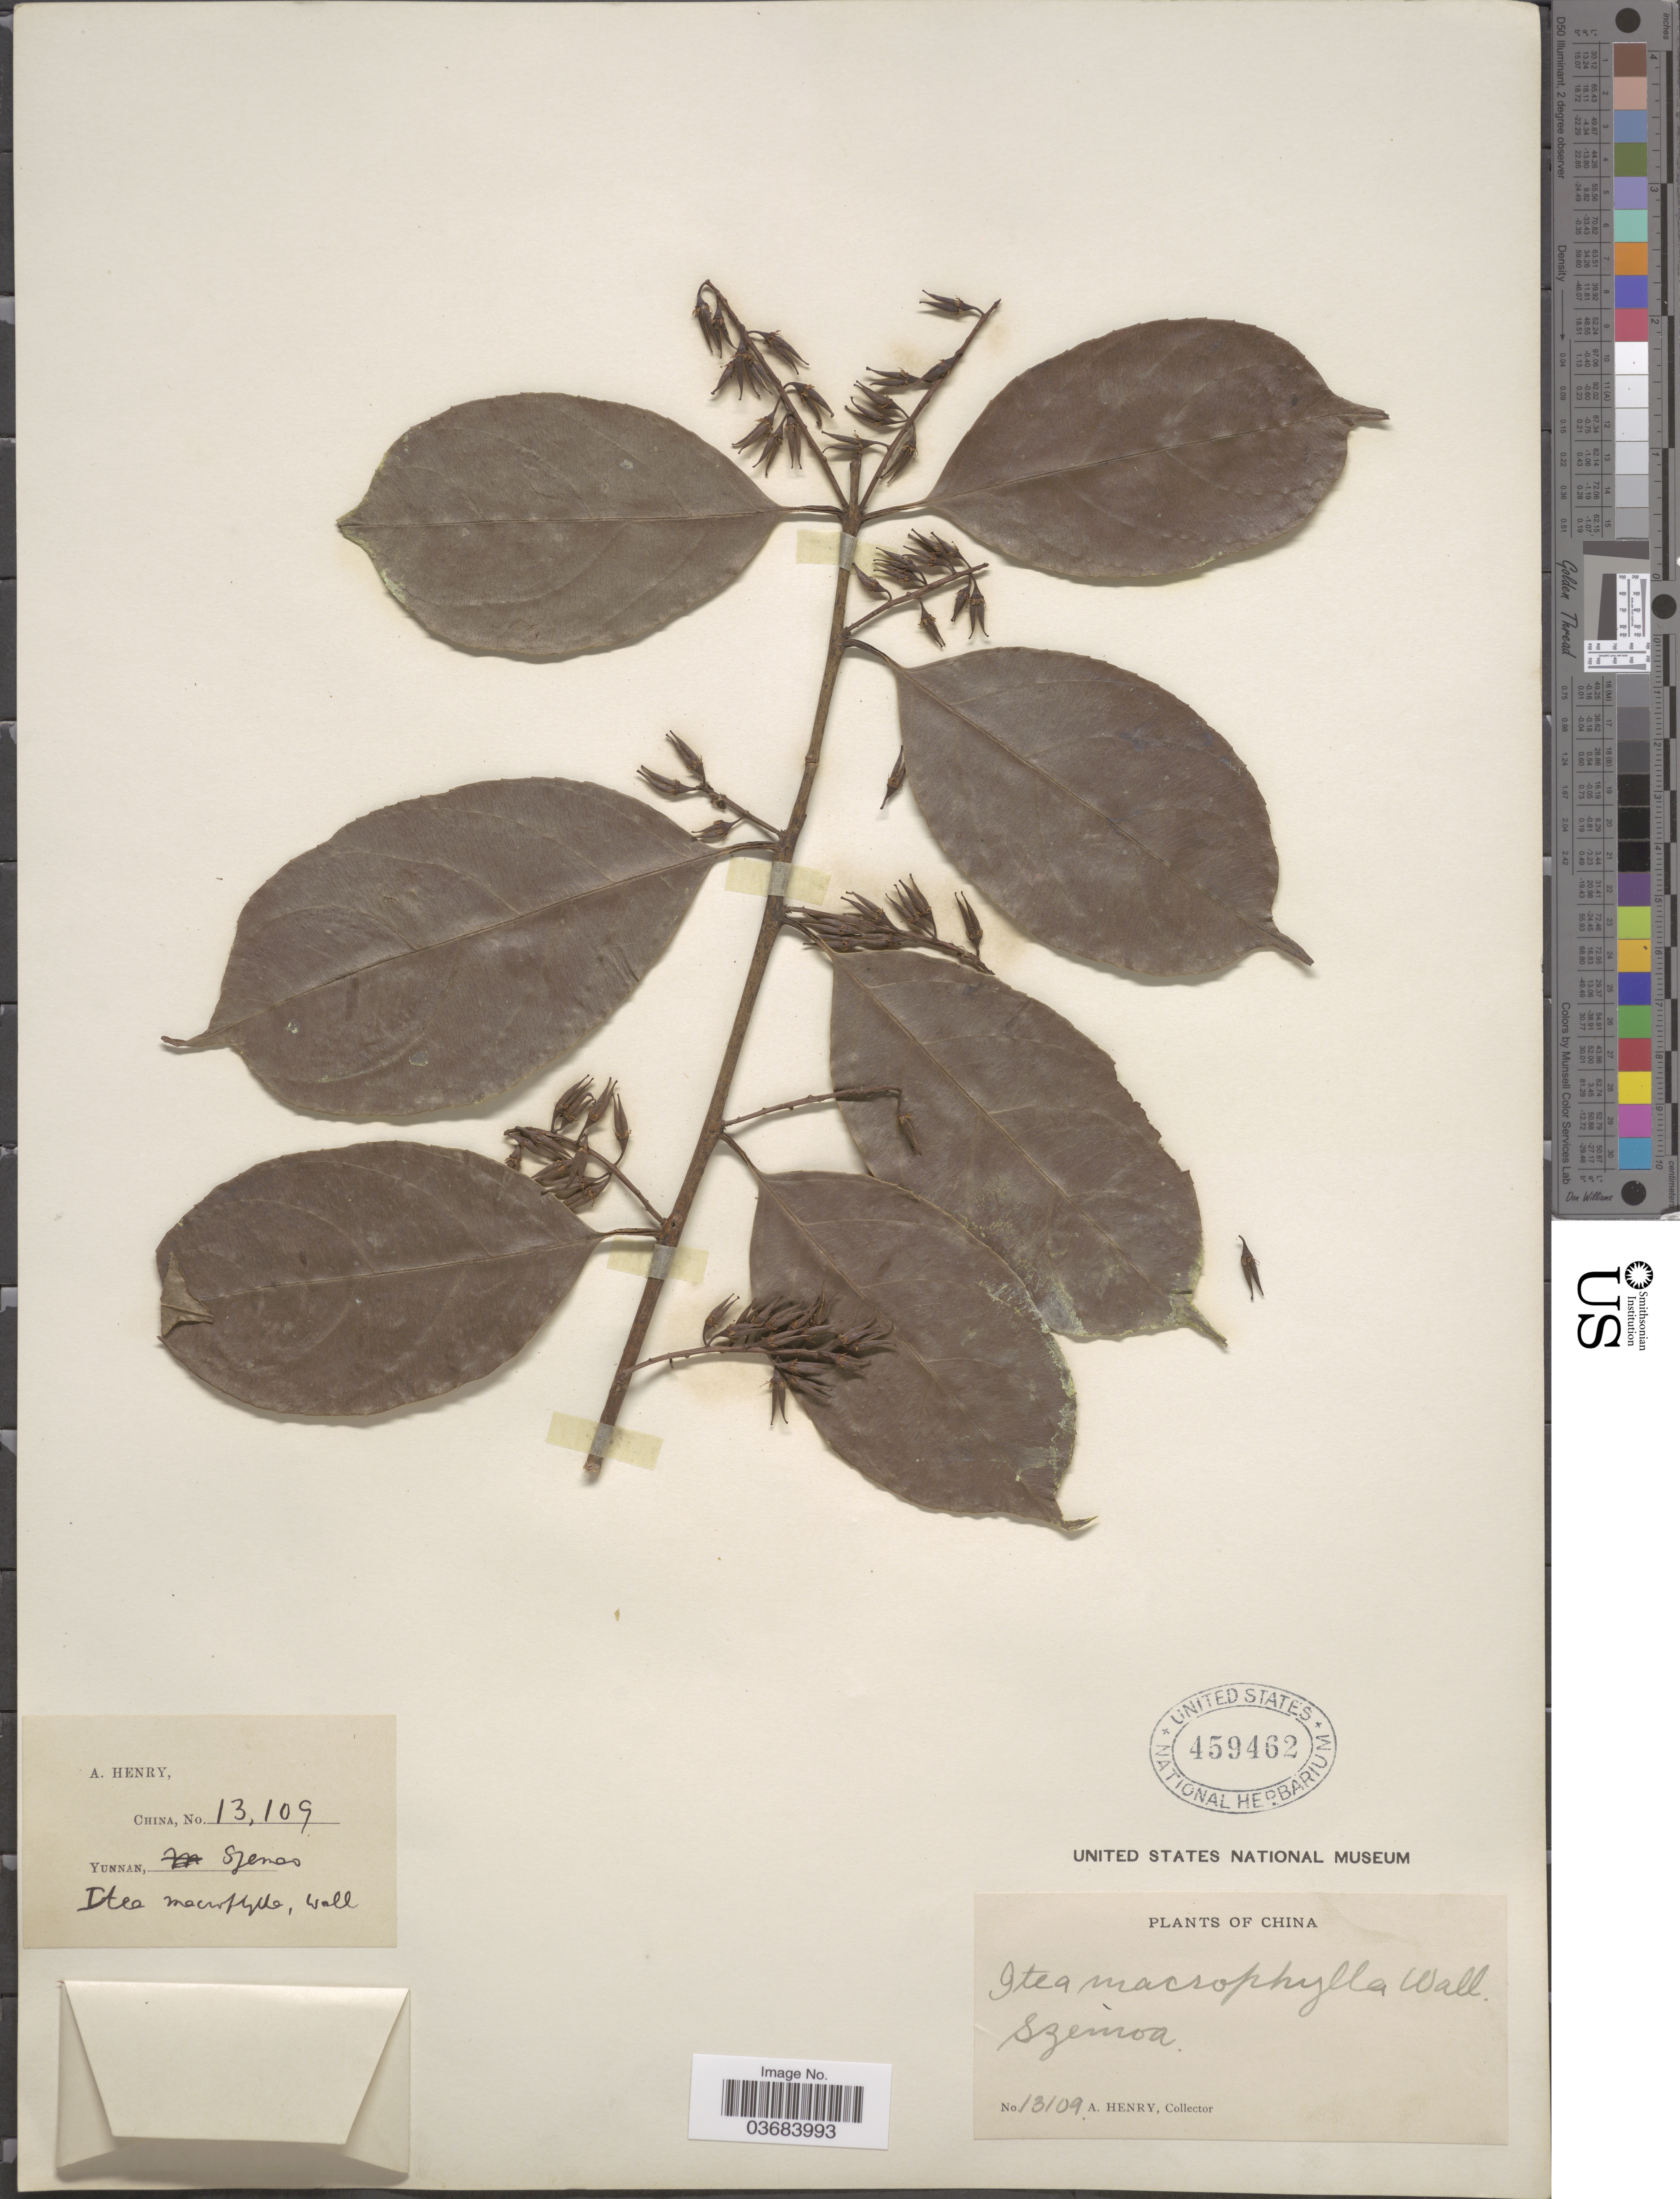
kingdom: Plantae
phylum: Tracheophyta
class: Magnoliopsida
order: Saxifragales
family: Iteaceae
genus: Itea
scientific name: Itea macrophylla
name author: Wall.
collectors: A. Henry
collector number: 13109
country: China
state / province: Yunnan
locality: Szemoa.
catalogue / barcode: US 459462